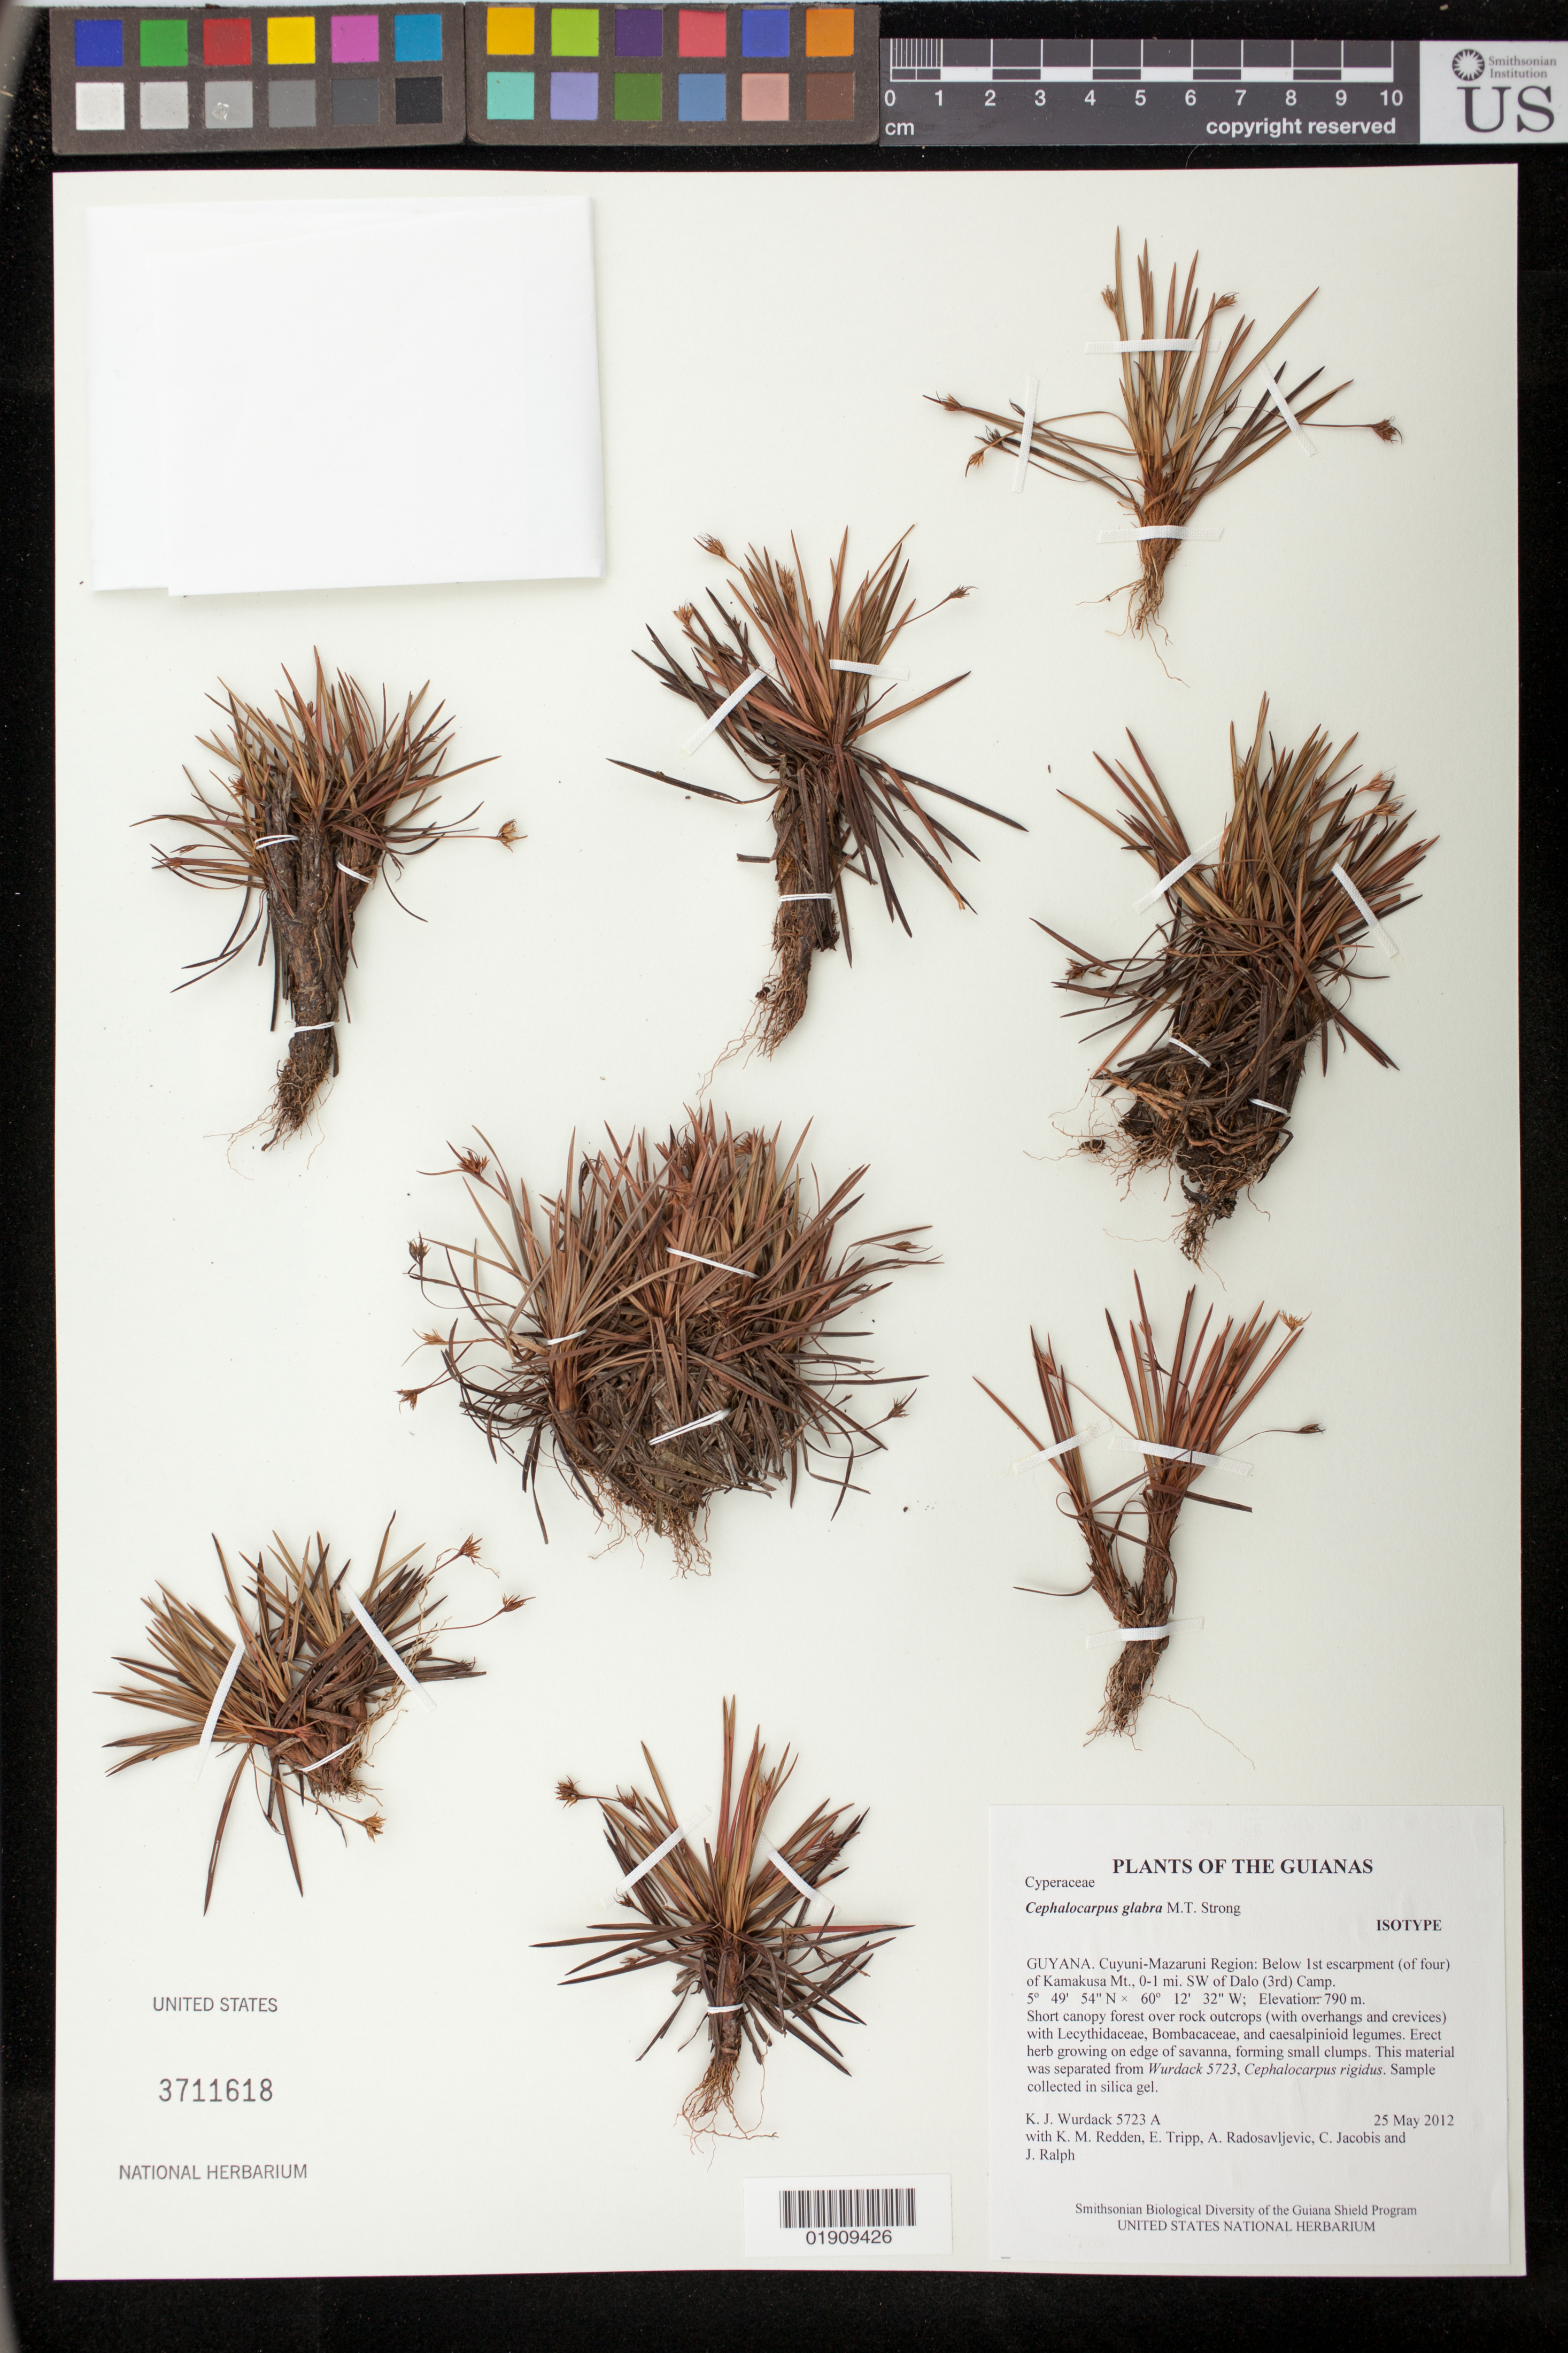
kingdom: Plantae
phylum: Tracheophyta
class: Liliopsida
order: Poales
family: Cyperaceae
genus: Cephalocarpus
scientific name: Cephalocarpus glabra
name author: M.T. Strong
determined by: Strong, M. T., (US), Smithsonian Institution - National Museum of Natural History (UNITED STATES)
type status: Isotype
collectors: K. Wurdack, K. M. Redden, E. Tripp, A. Radosavljevic, C. Jacobis & J. Ralph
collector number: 5723 A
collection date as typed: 25 May 2012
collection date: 2012-05-25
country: Guyana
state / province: Cuyuni-Mazaruni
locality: Below 1st escarpment (of four) of Kamakusa Mt., 0-1 mi. SW of Dalo (3rd) Camp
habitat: Short canopy forest over rock outcrops (with overhangs and crevices) with Lecythidaceae, Bombacaceae, and caesalpinioid legumes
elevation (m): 790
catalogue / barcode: US 3711618